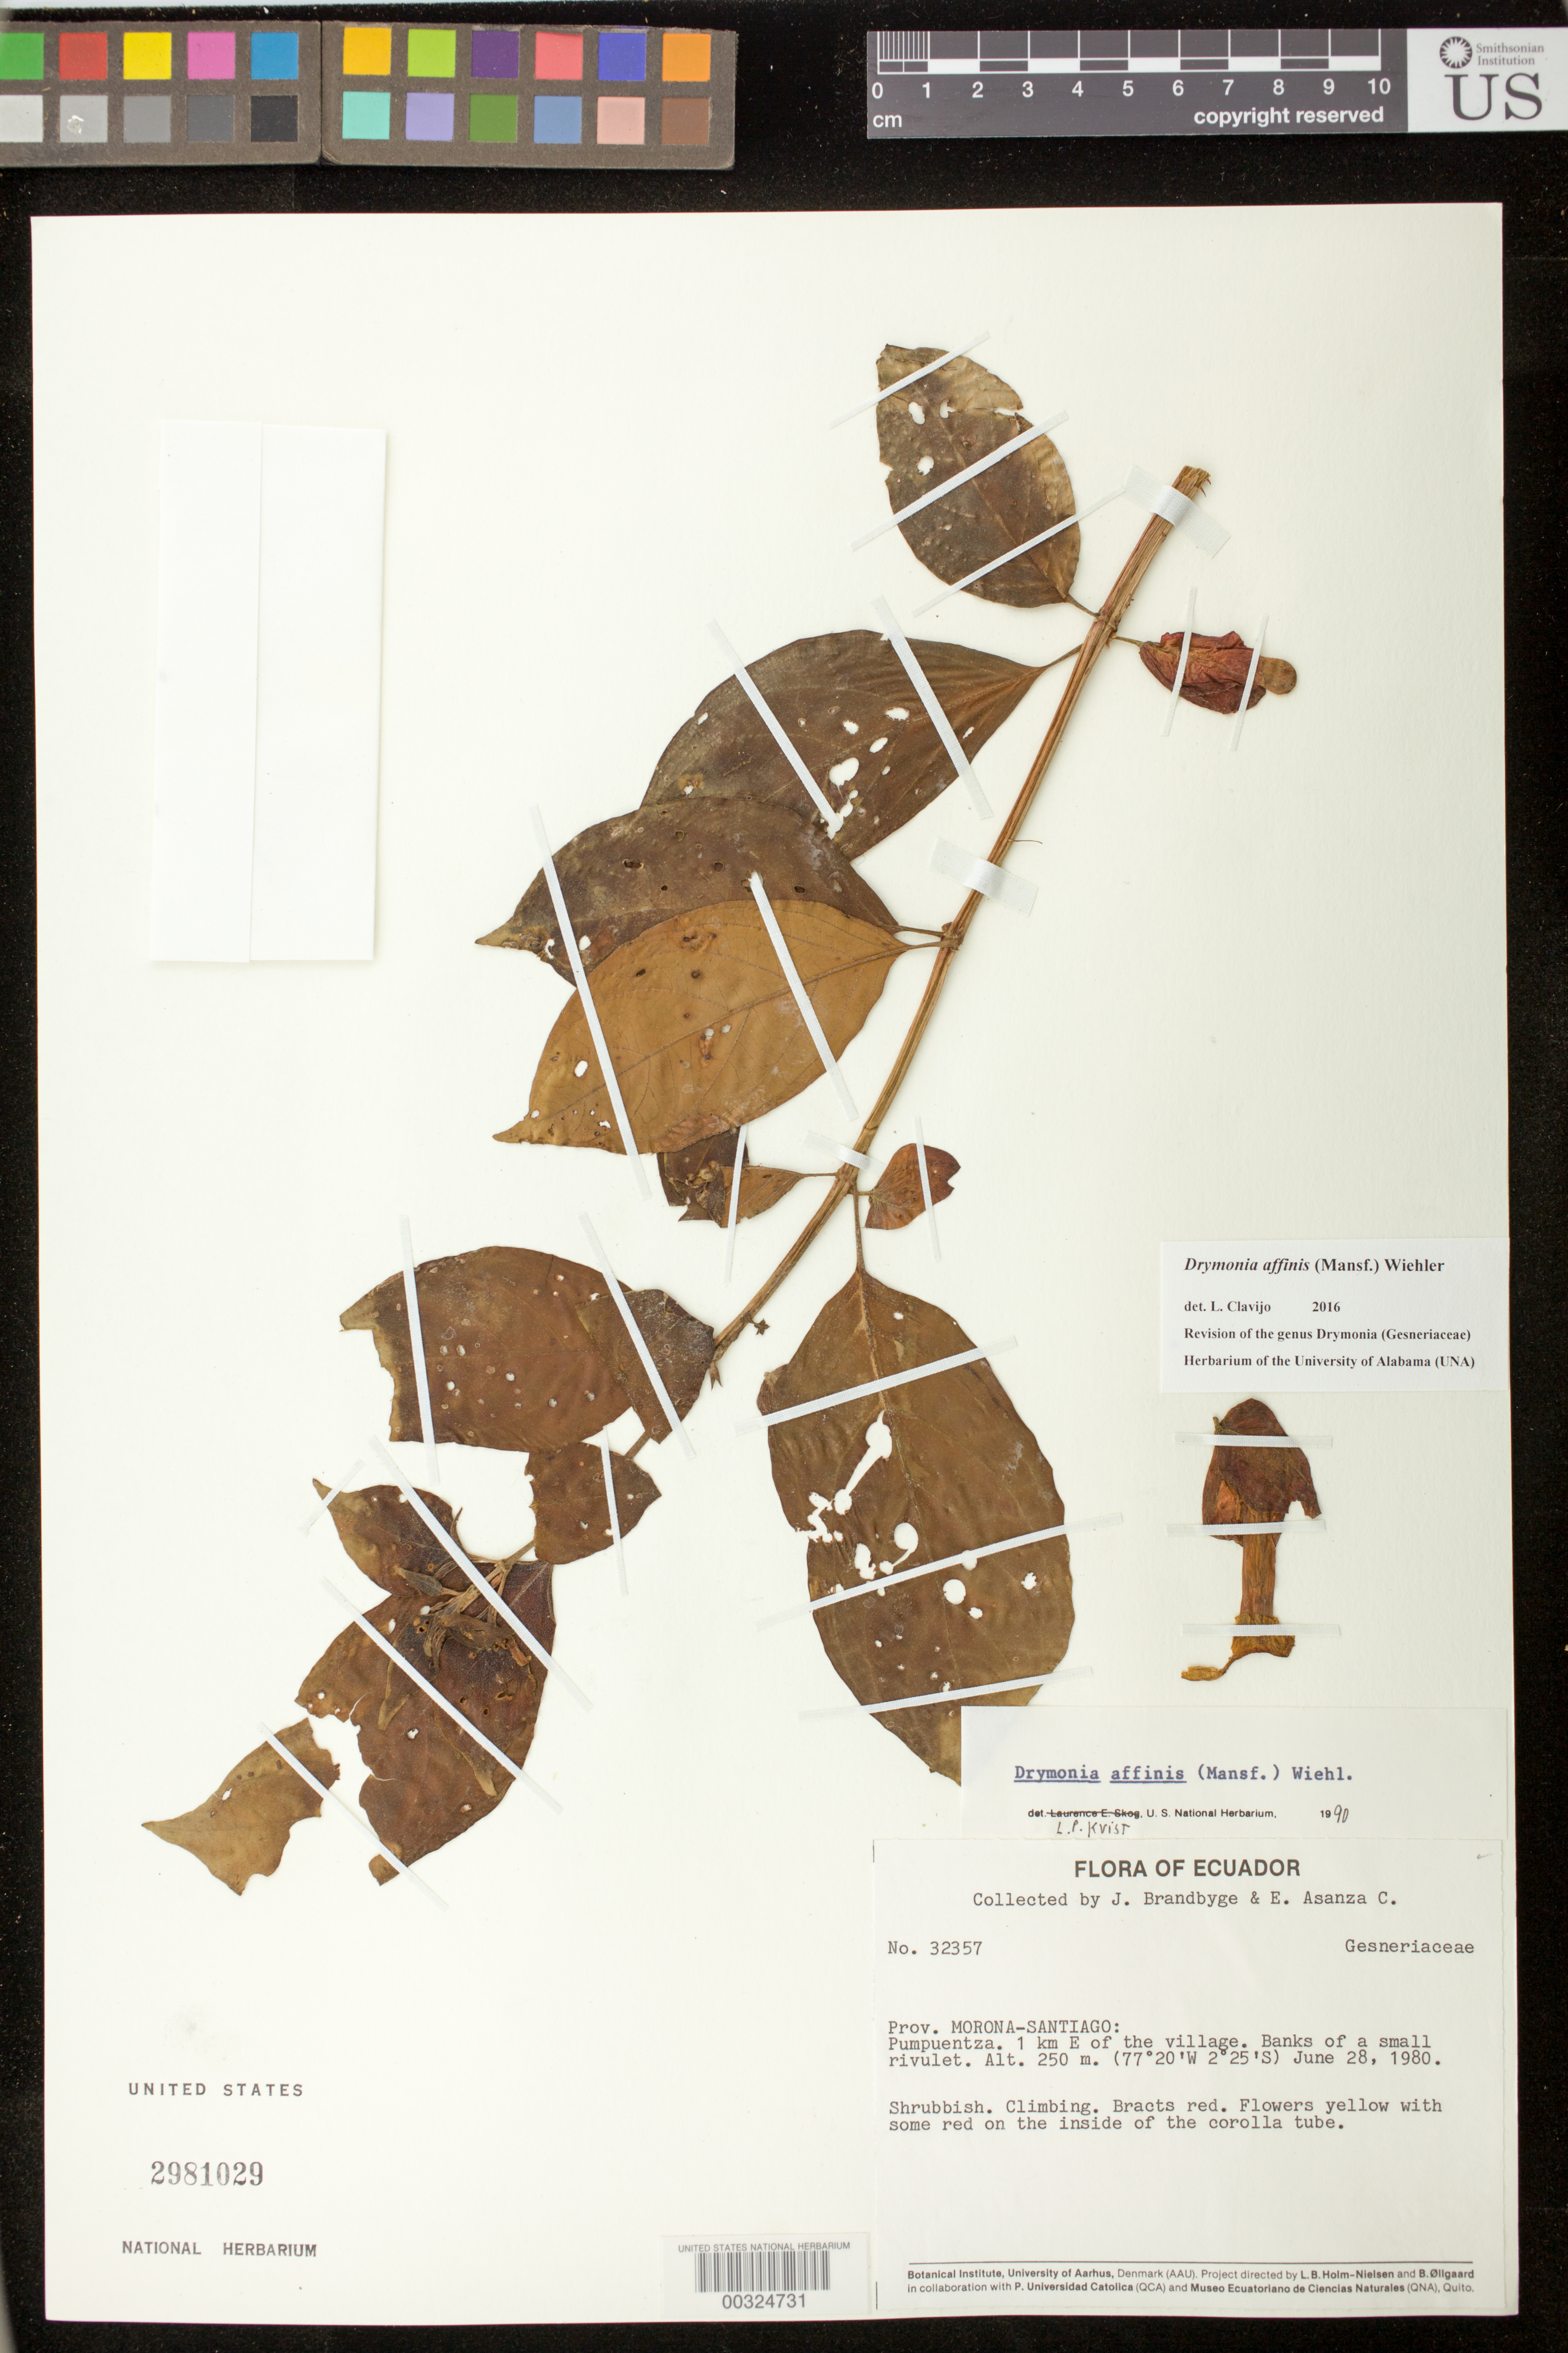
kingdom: Plantae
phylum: Tracheophyta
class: Magnoliopsida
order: Lamiales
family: Gesneriaceae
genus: Drymonia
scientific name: Drymonia affinis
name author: (Mansf.) Wiehler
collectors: J. Brandbyge & E. Asanza C.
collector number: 32357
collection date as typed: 28 Jun 1980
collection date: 1980-06-28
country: Ecuador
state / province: Morona-Santiago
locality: Pumpuentza, 1 km E of village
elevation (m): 250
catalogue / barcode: US 2981029